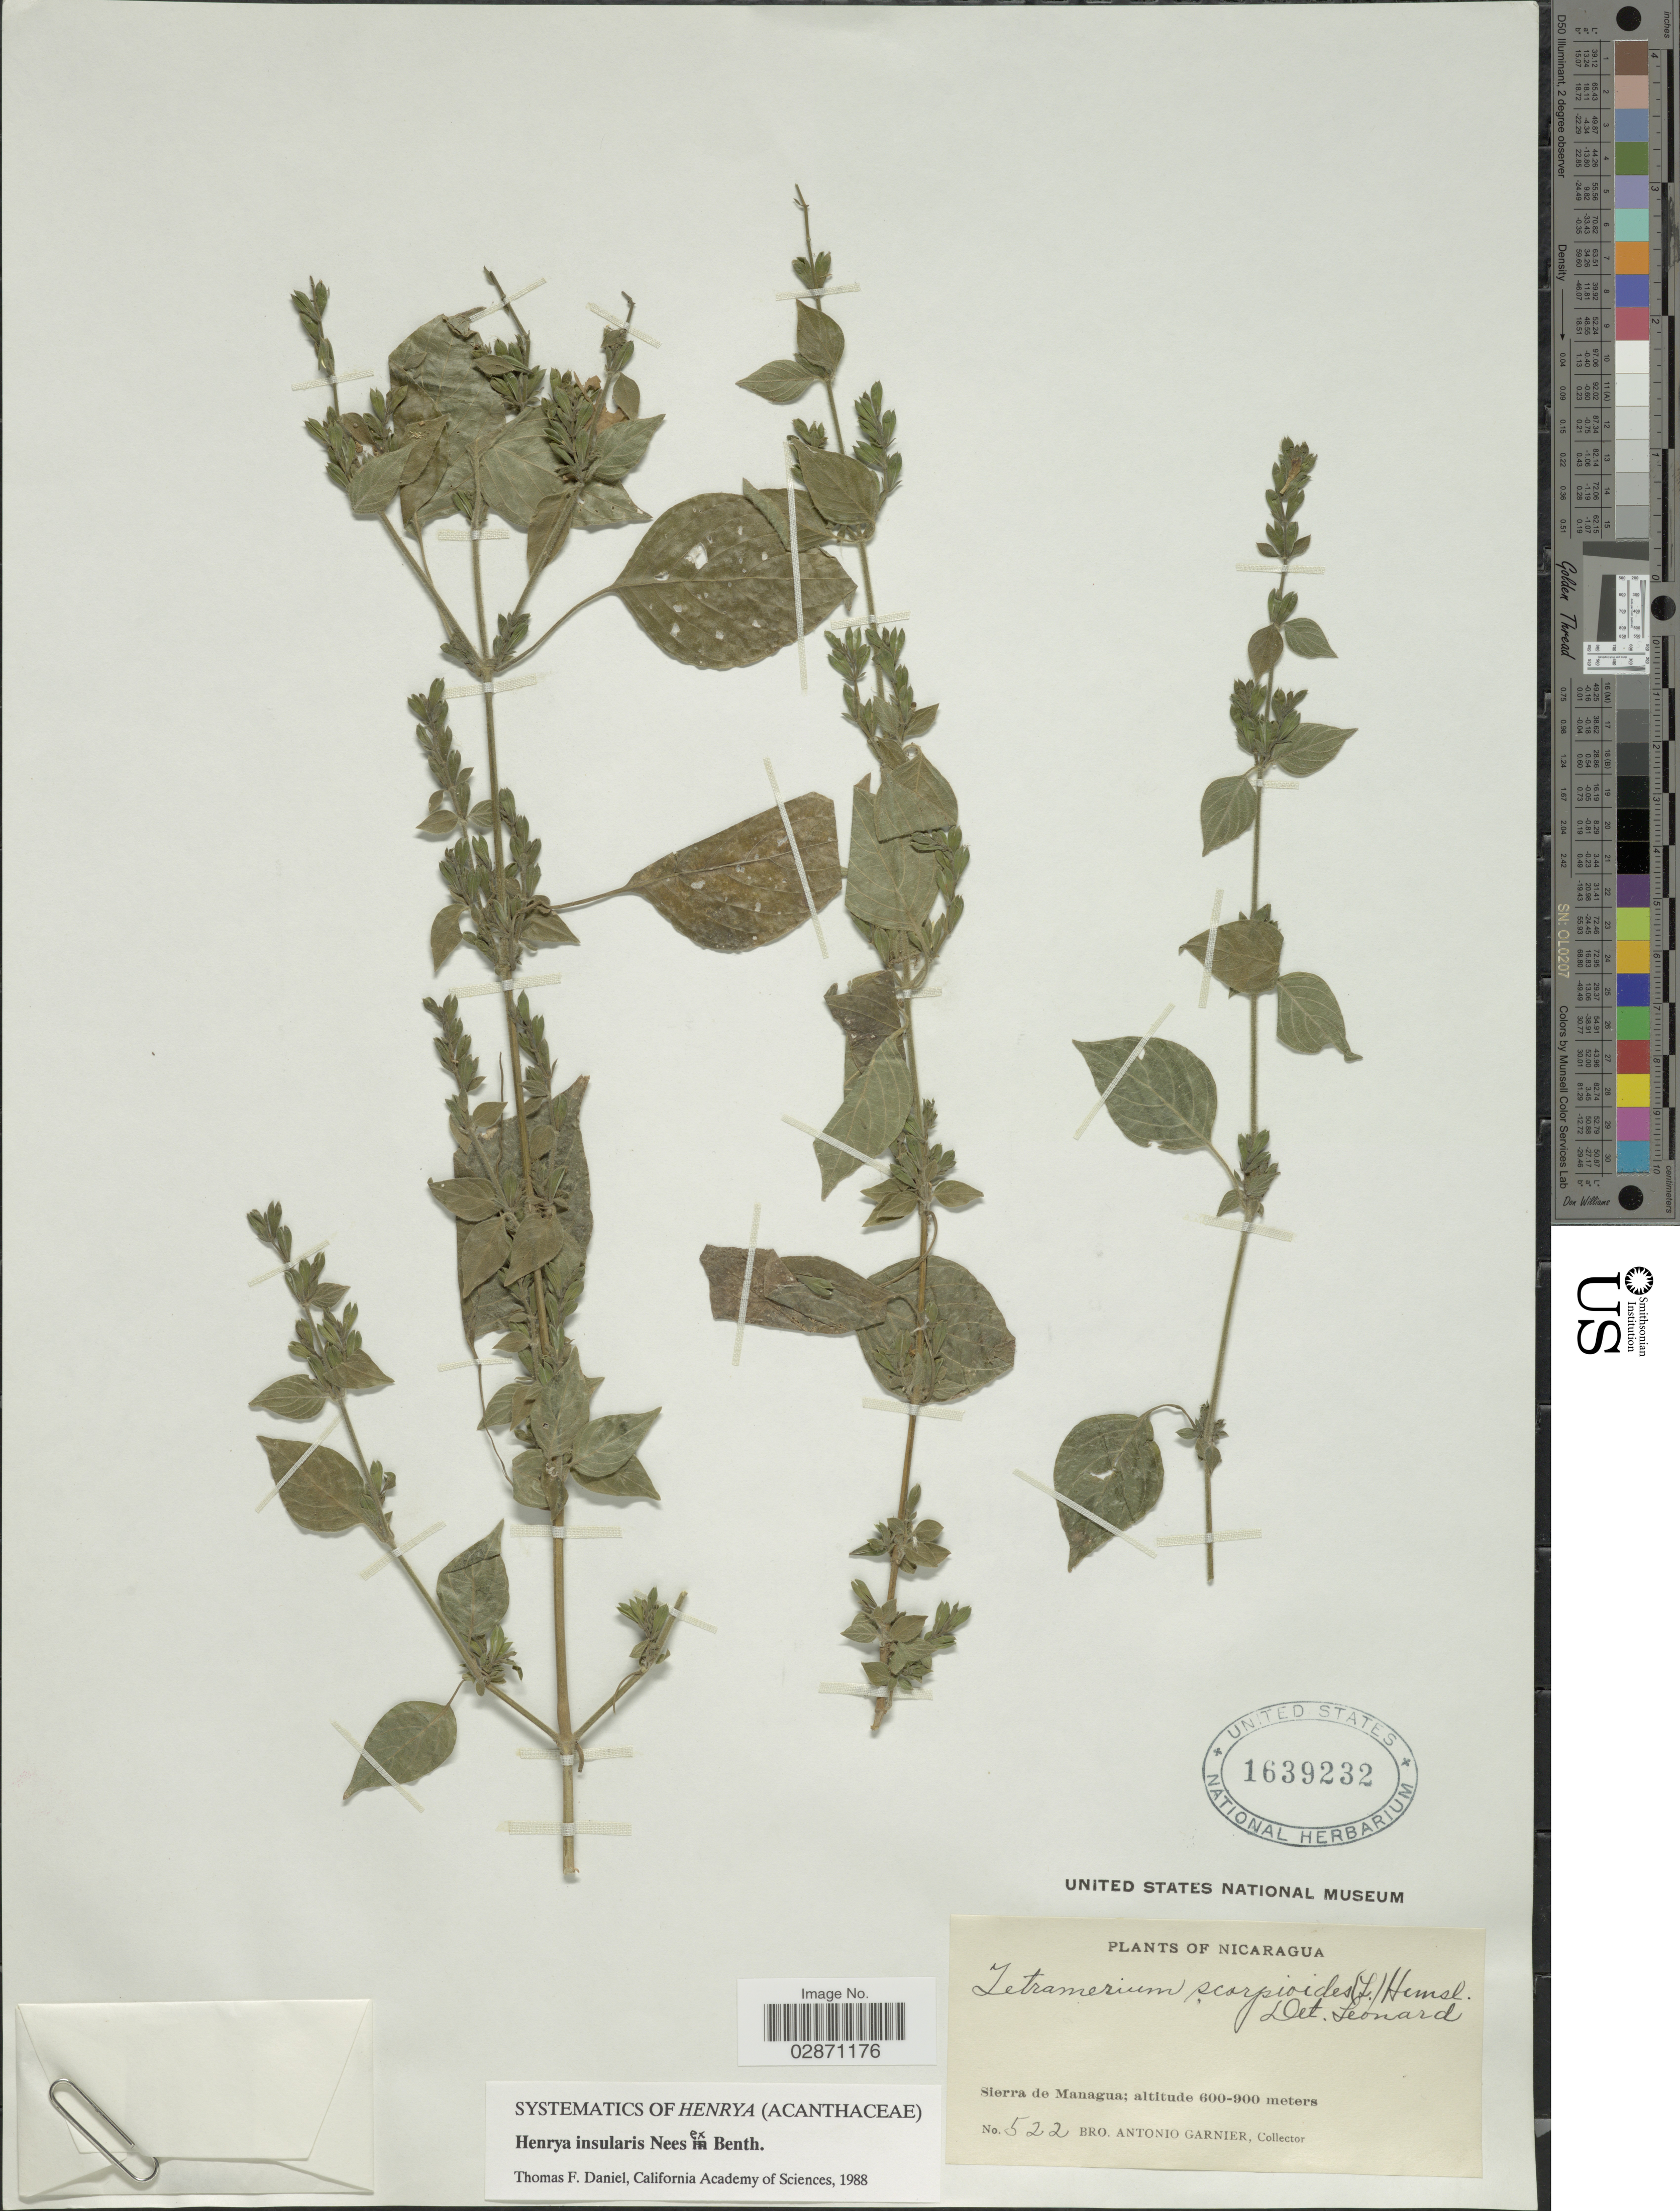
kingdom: Plantae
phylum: Tracheophyta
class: Magnoliopsida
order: Lamiales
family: Acanthaceae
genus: Henrya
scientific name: Henrya insularis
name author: Nees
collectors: Bro. A. Garnier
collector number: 522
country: Nicaragua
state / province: Managua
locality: Sierra de Managua.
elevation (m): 600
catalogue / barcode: US 1639232